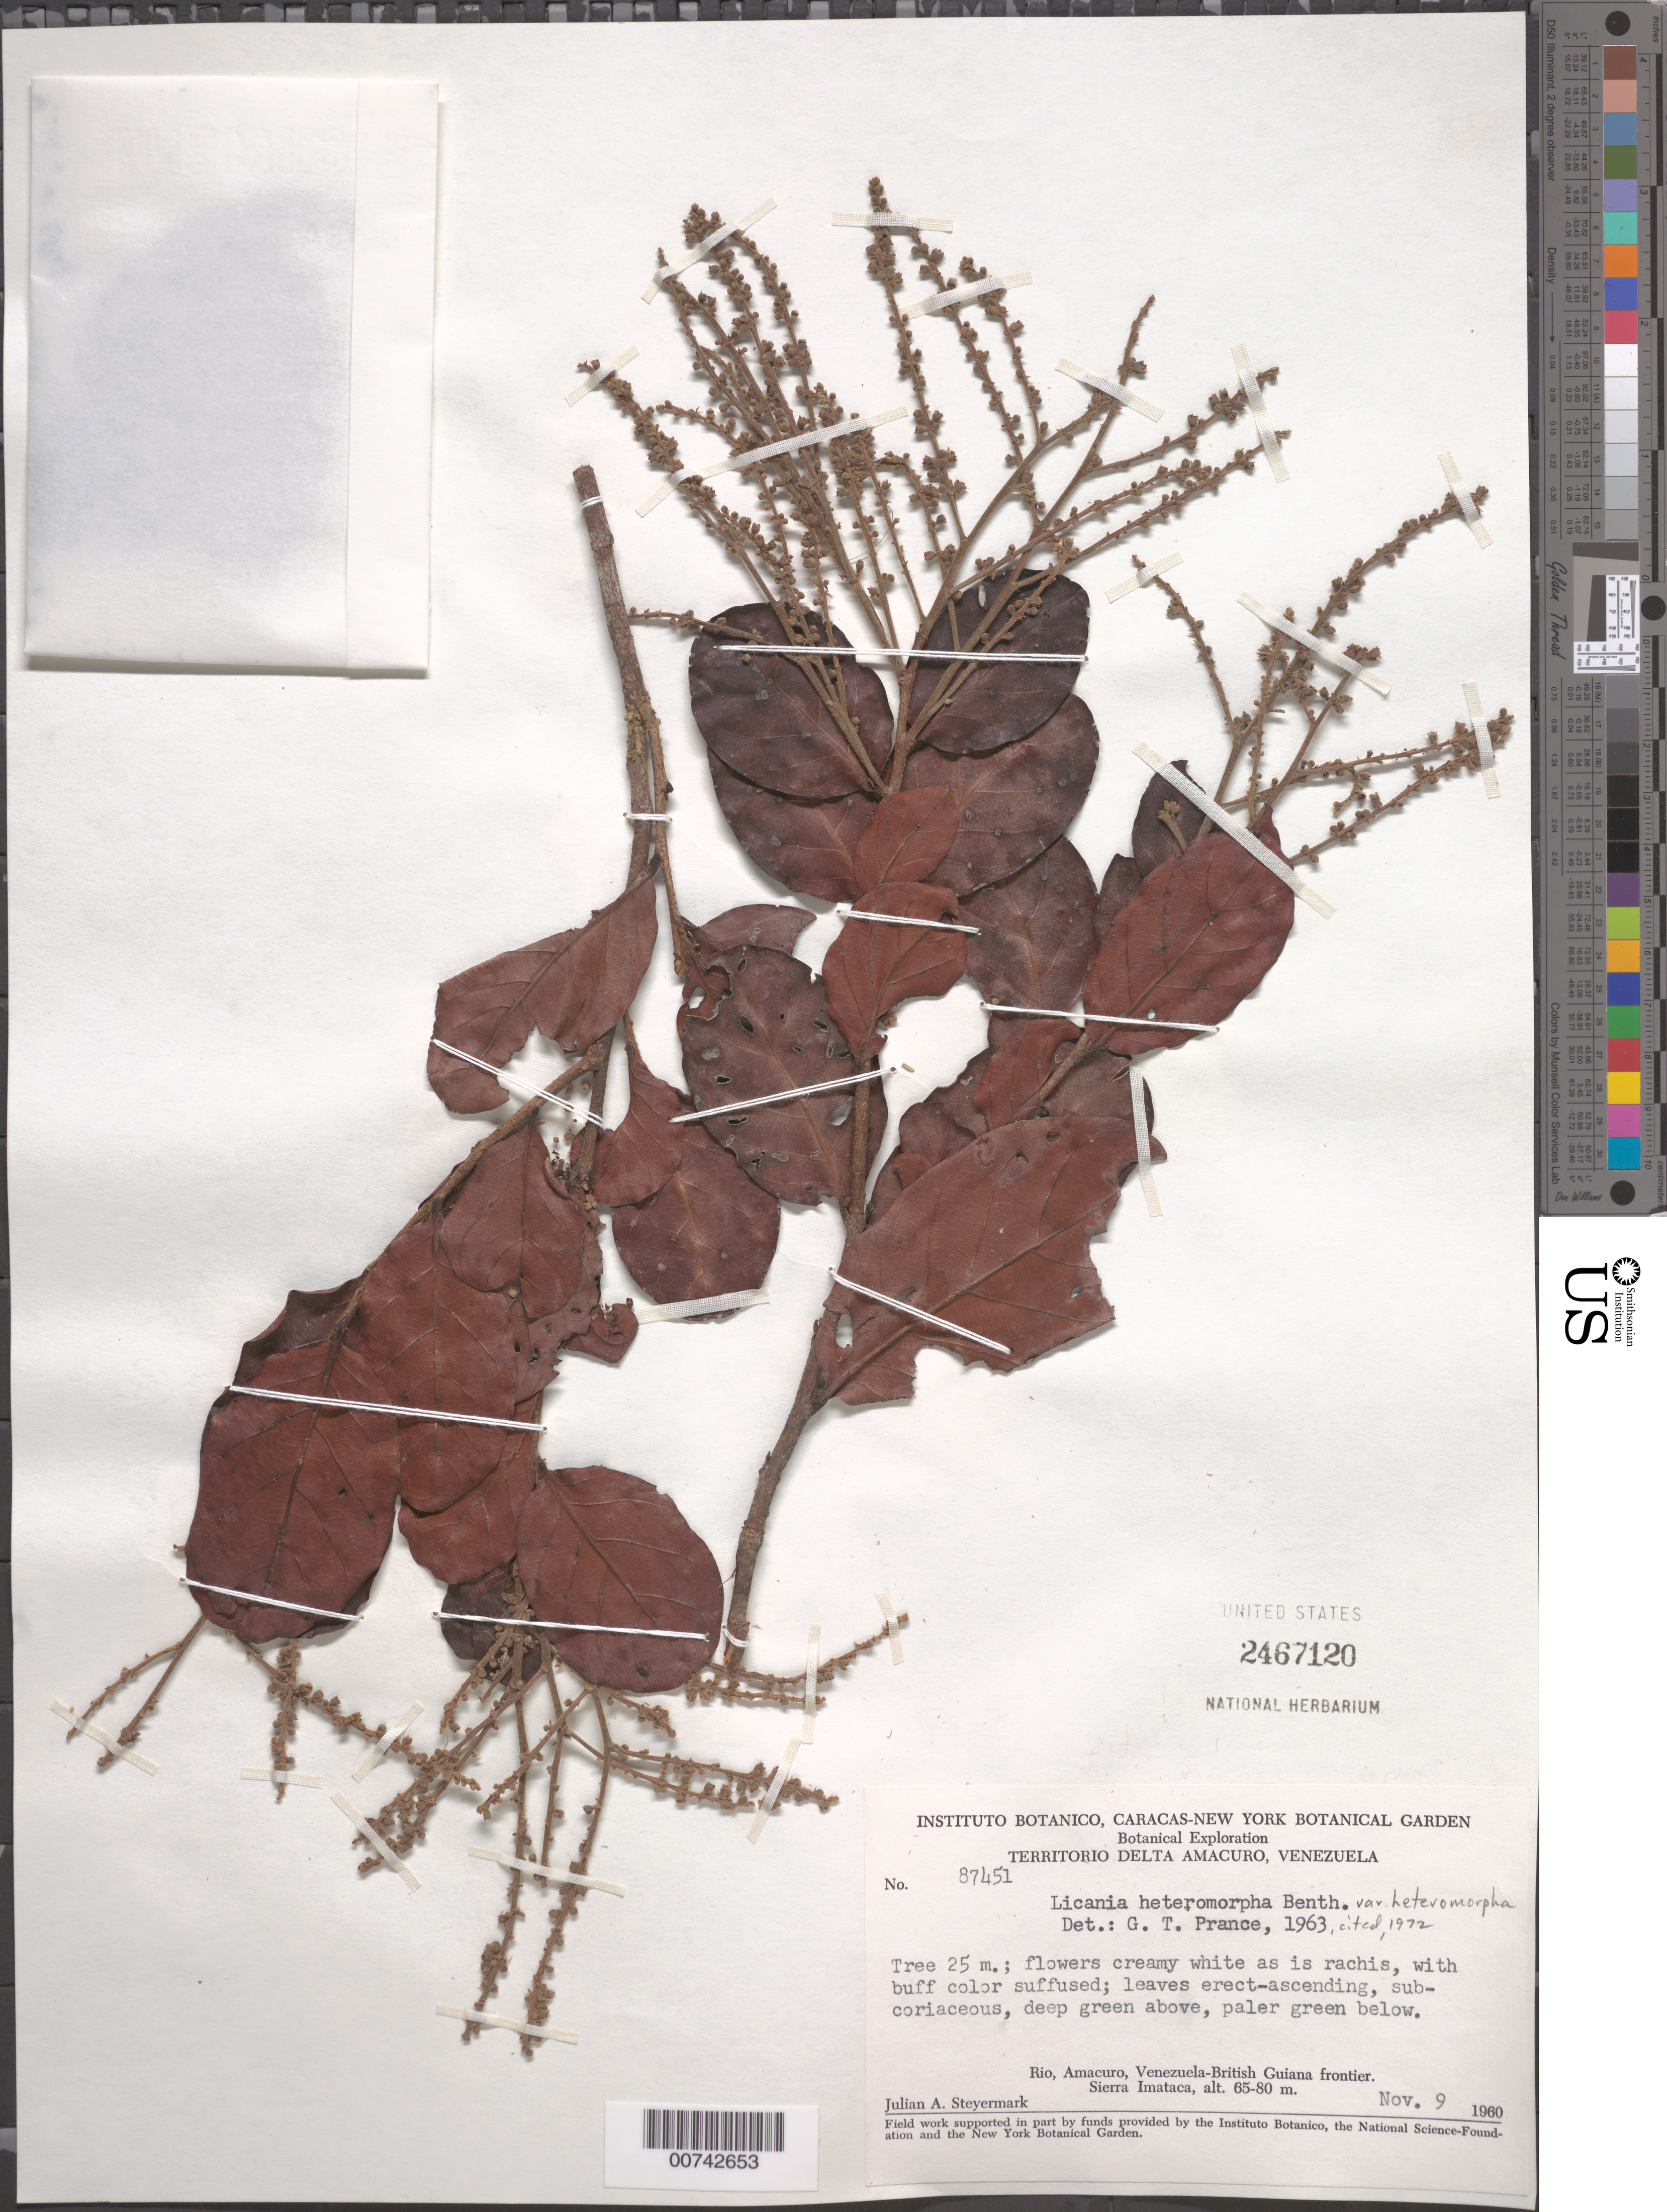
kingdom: Plantae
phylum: Tracheophyta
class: Magnoliopsida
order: Malpighiales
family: Chrysobalanaceae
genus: Hymenopus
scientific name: Hymenopus heteromorphus var. heteromorphus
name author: (Benth.) Sothers & Prance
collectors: J. Steyermark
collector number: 87451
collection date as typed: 9-Nov-60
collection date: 1960-11-09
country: Venezuela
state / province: Delta Amacuro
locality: Rio Amacuro, Sierra Imataca, Venezuela-Guyana border; downstream from mouth of Yarakita River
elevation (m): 65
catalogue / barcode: US 2467120